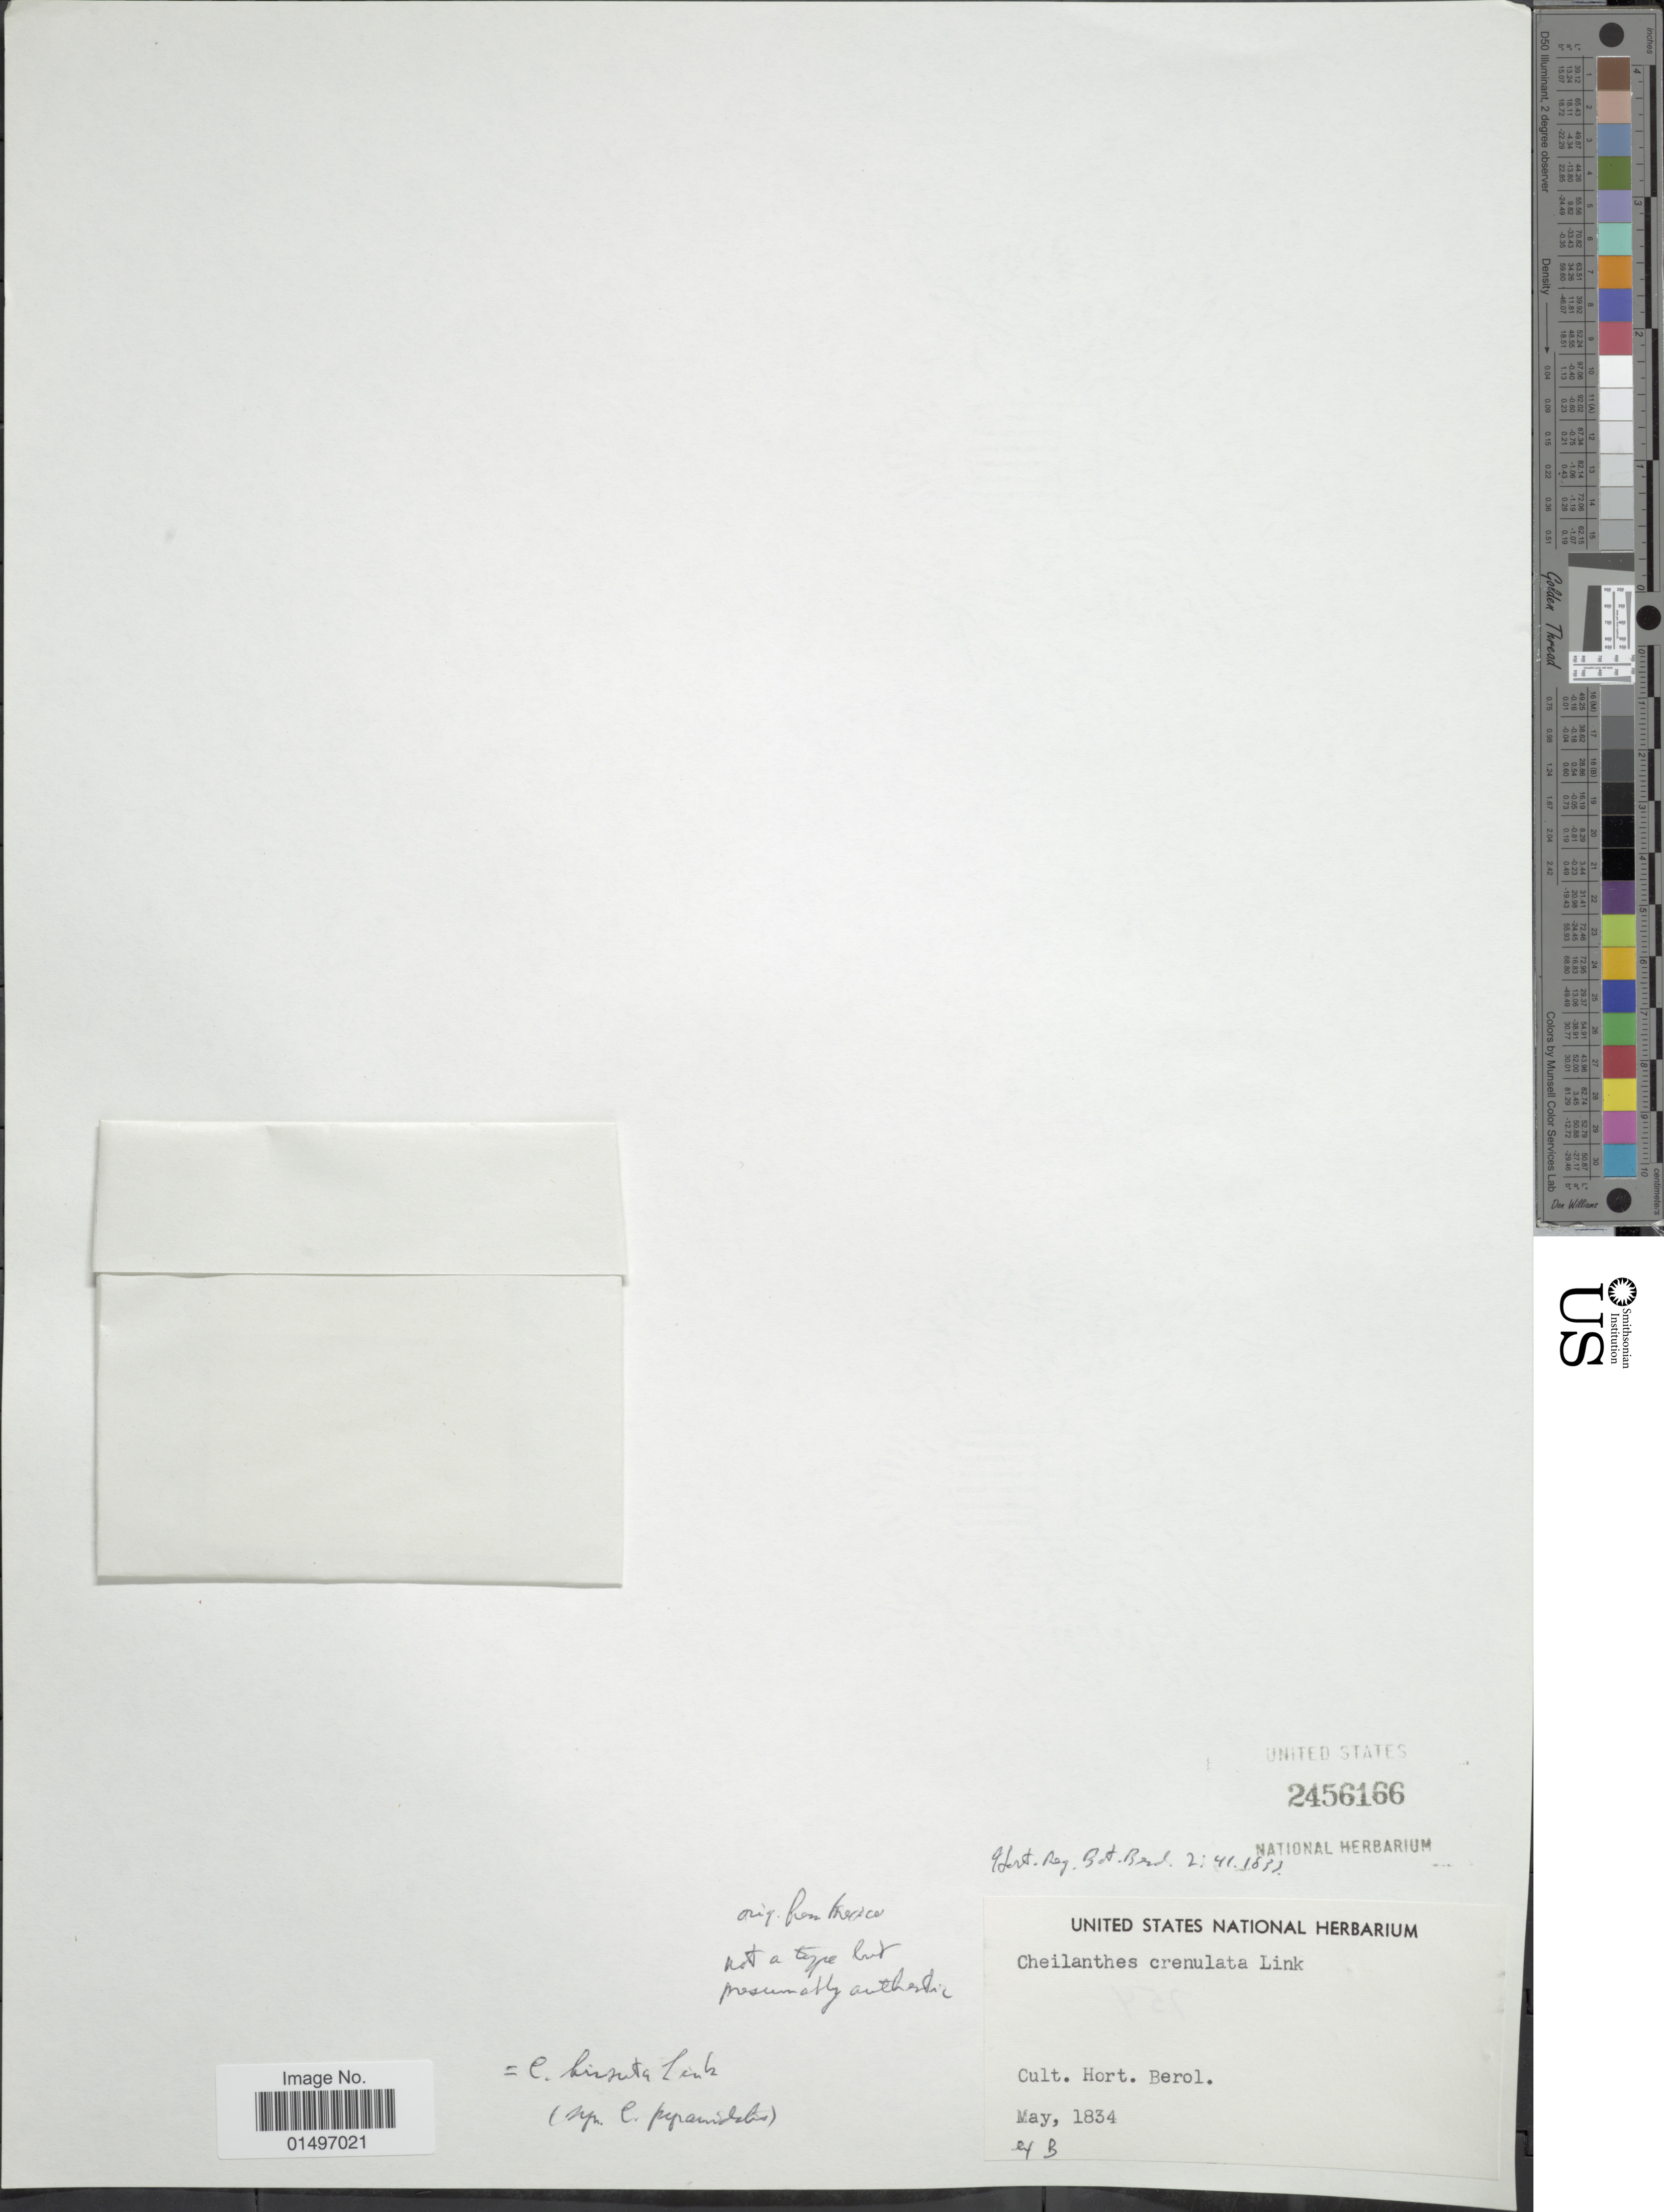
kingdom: Plantae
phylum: Tracheophyta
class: Polypodiopsida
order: Polypodiales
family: Pteridaceae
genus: Gaga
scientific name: Gaga hirsuta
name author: (Link) Fay W. Li & Windham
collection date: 1834-04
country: Germany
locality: Cult. Hort. Berol.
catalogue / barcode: US 2456166